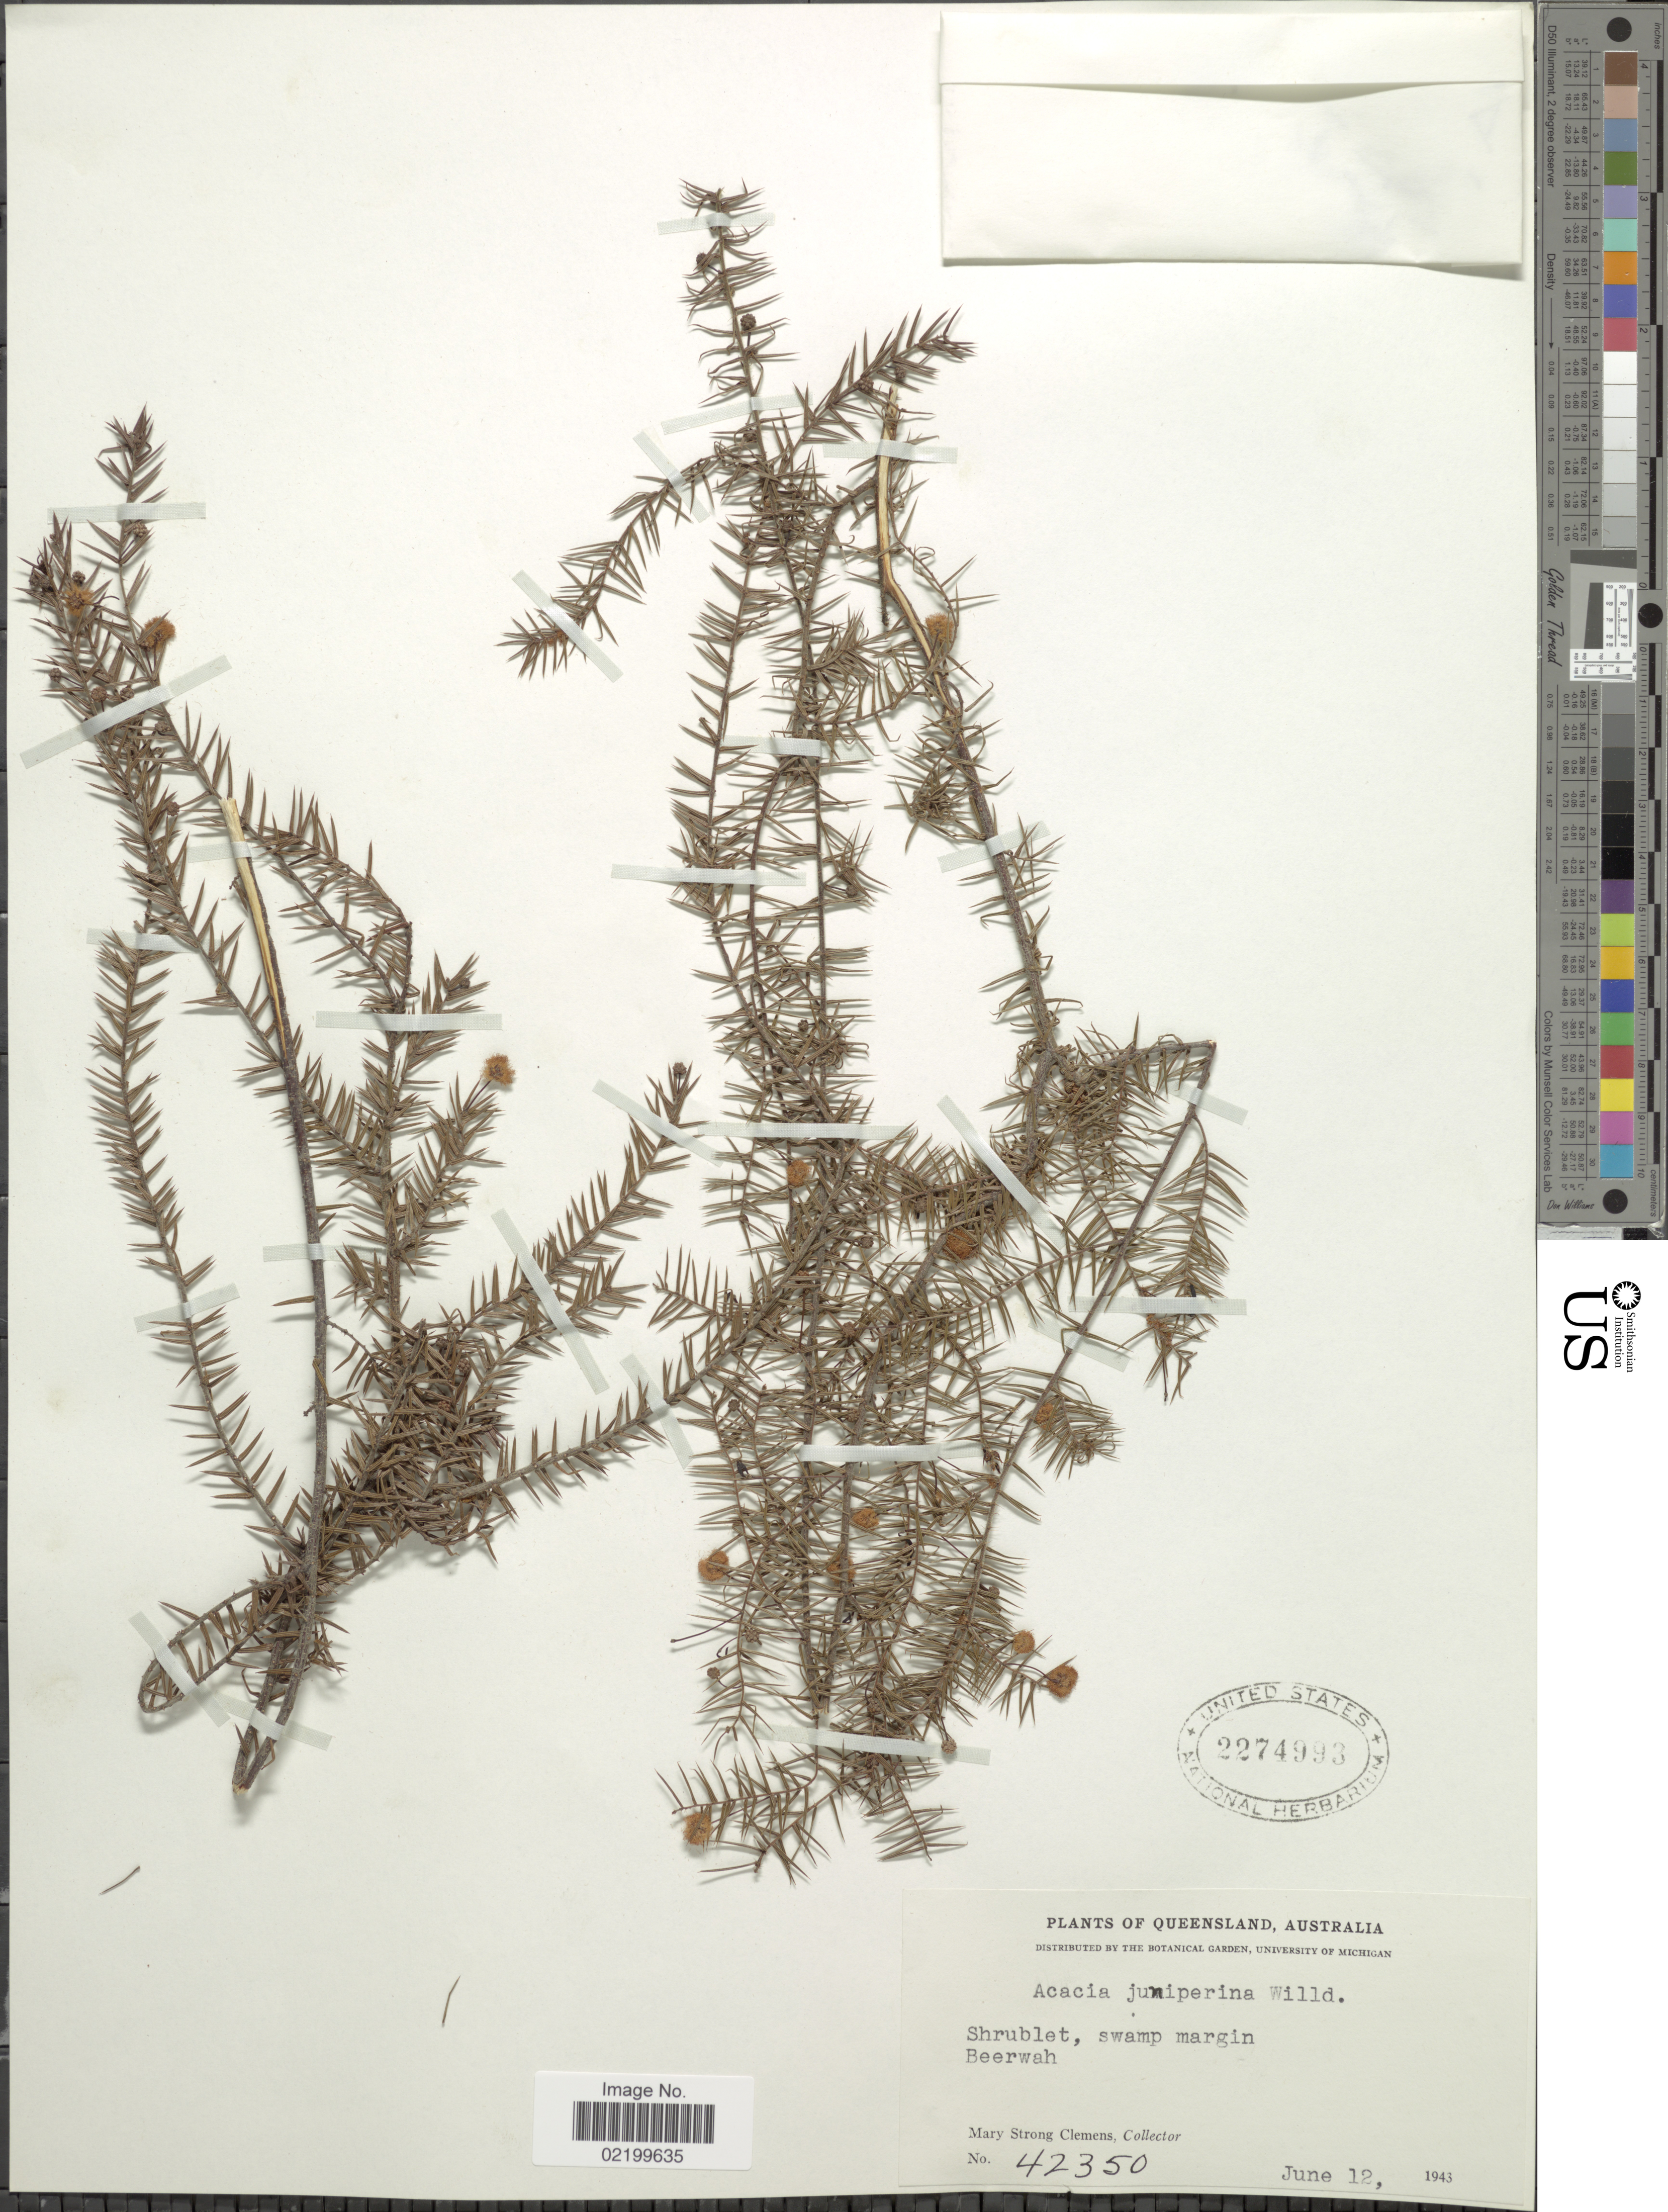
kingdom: Plantae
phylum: Tracheophyta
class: Magnoliopsida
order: Fabales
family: Fabaceae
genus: Acacia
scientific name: Acacia ulicifolia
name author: (Salisb.) Court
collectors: M. S. Clemens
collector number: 42350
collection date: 1943-06-12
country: Australia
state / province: Queensland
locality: Queensland, Australia. Swamp margin, Beerwah.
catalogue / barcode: US 2274993